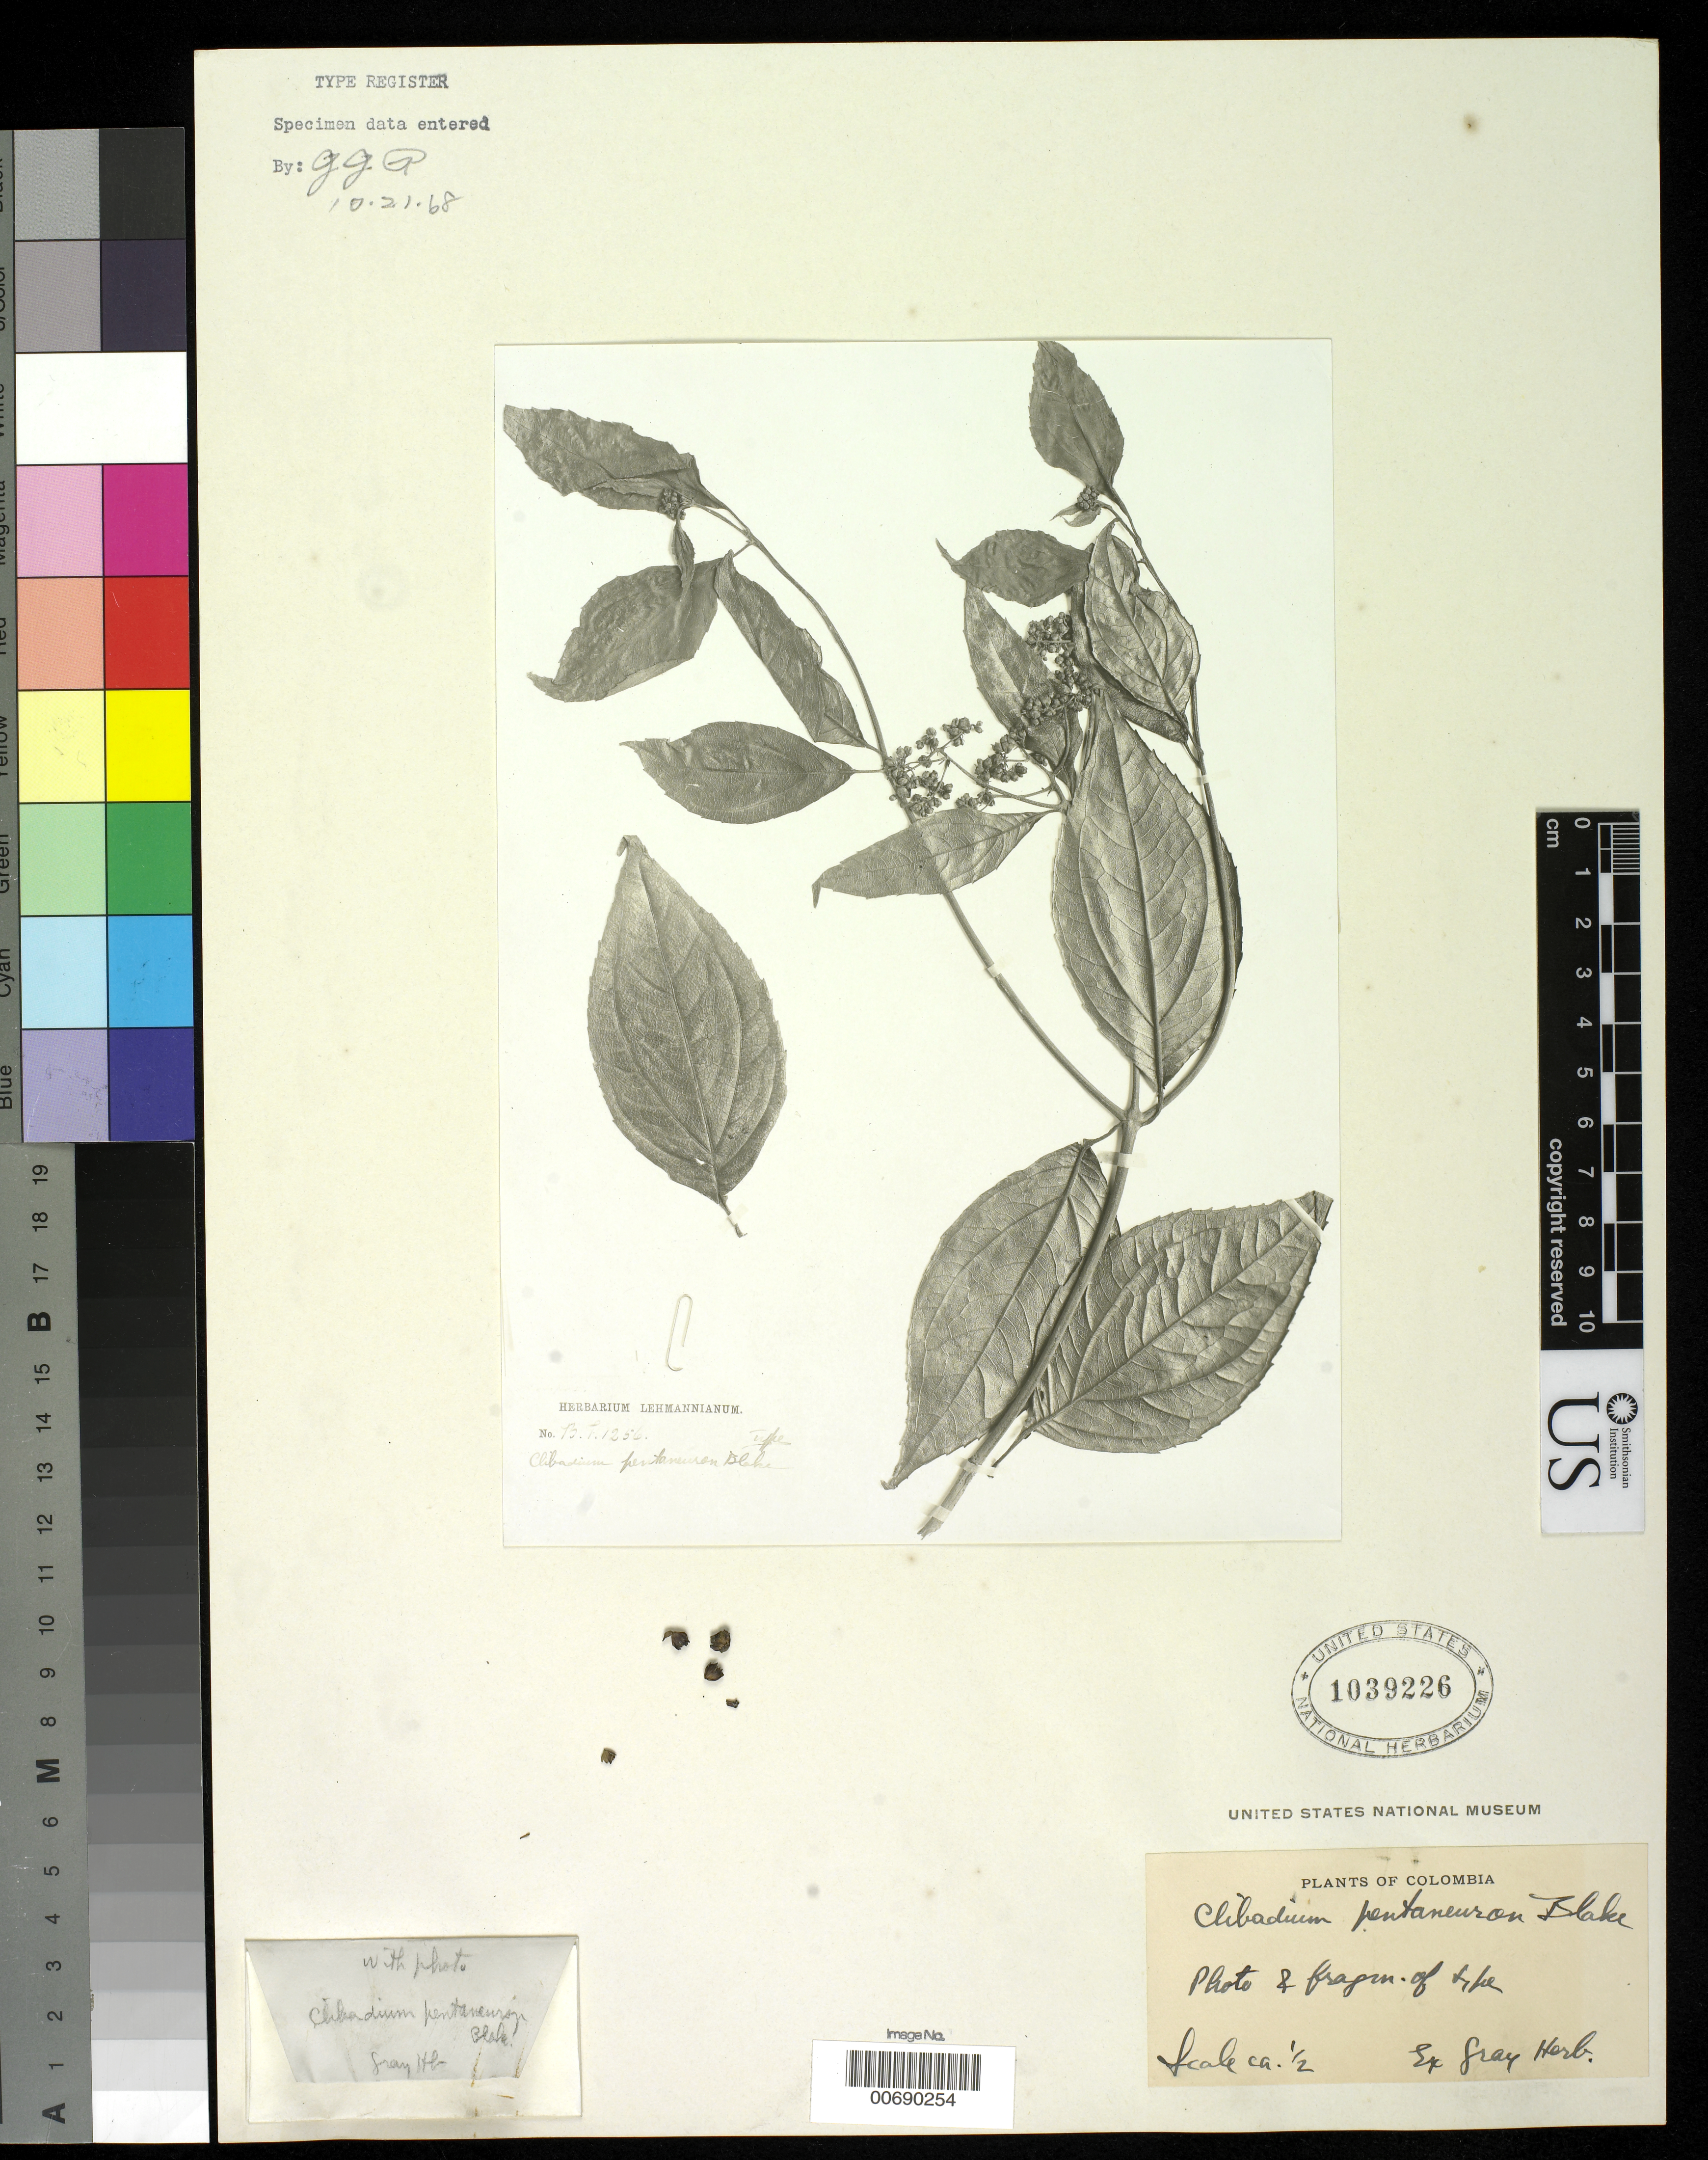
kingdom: Plantae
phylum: Tracheophyta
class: Magnoliopsida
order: Asterales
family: Asteraceae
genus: Clibadium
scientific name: Clibadium pentaneuron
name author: S.F. Blake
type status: Type Fragment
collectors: F. C. Lehmann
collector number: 1256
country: Colombia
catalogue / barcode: US 1039226